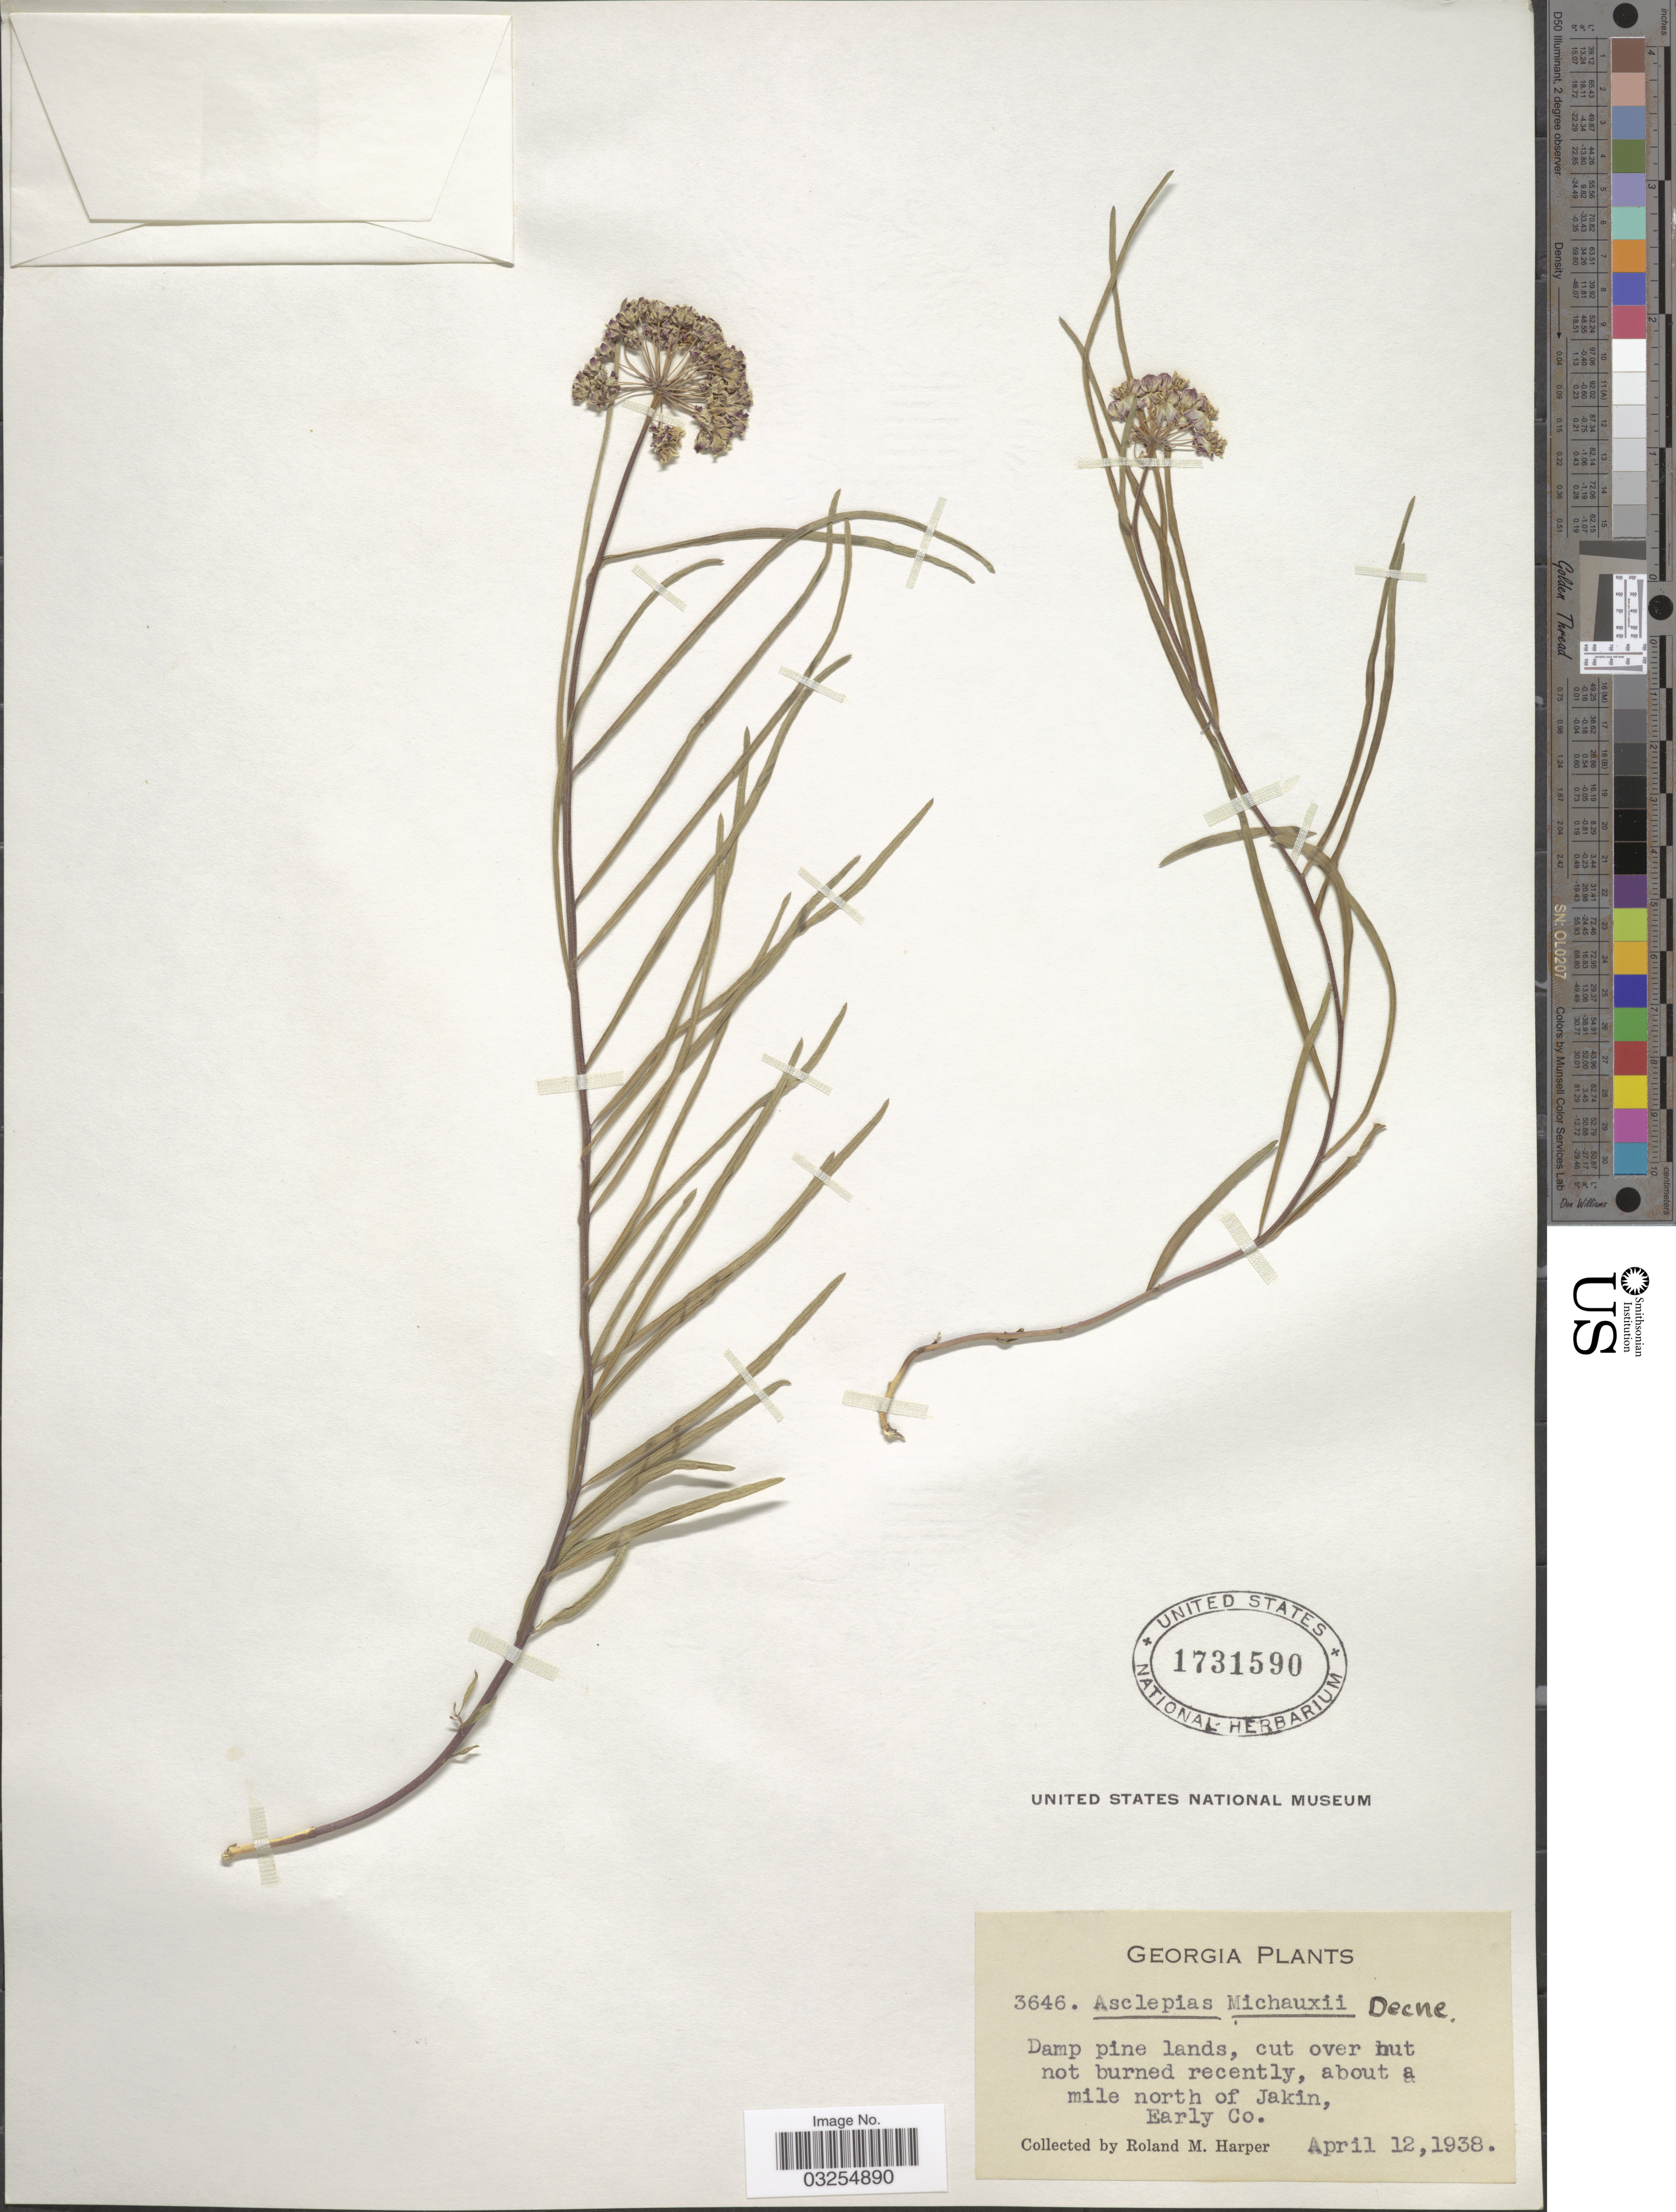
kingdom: Plantae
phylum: Tracheophyta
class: Magnoliopsida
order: Gentianales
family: Apocynaceae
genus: Asclepias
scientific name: Asclepias michauxii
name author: Decne.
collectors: R. Harper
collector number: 3646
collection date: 1938-04-12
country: United States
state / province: Georgia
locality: Damp pine lands, cut over hut not burned recently, about a mile north of Jakin, Early Co.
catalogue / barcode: US 1731590